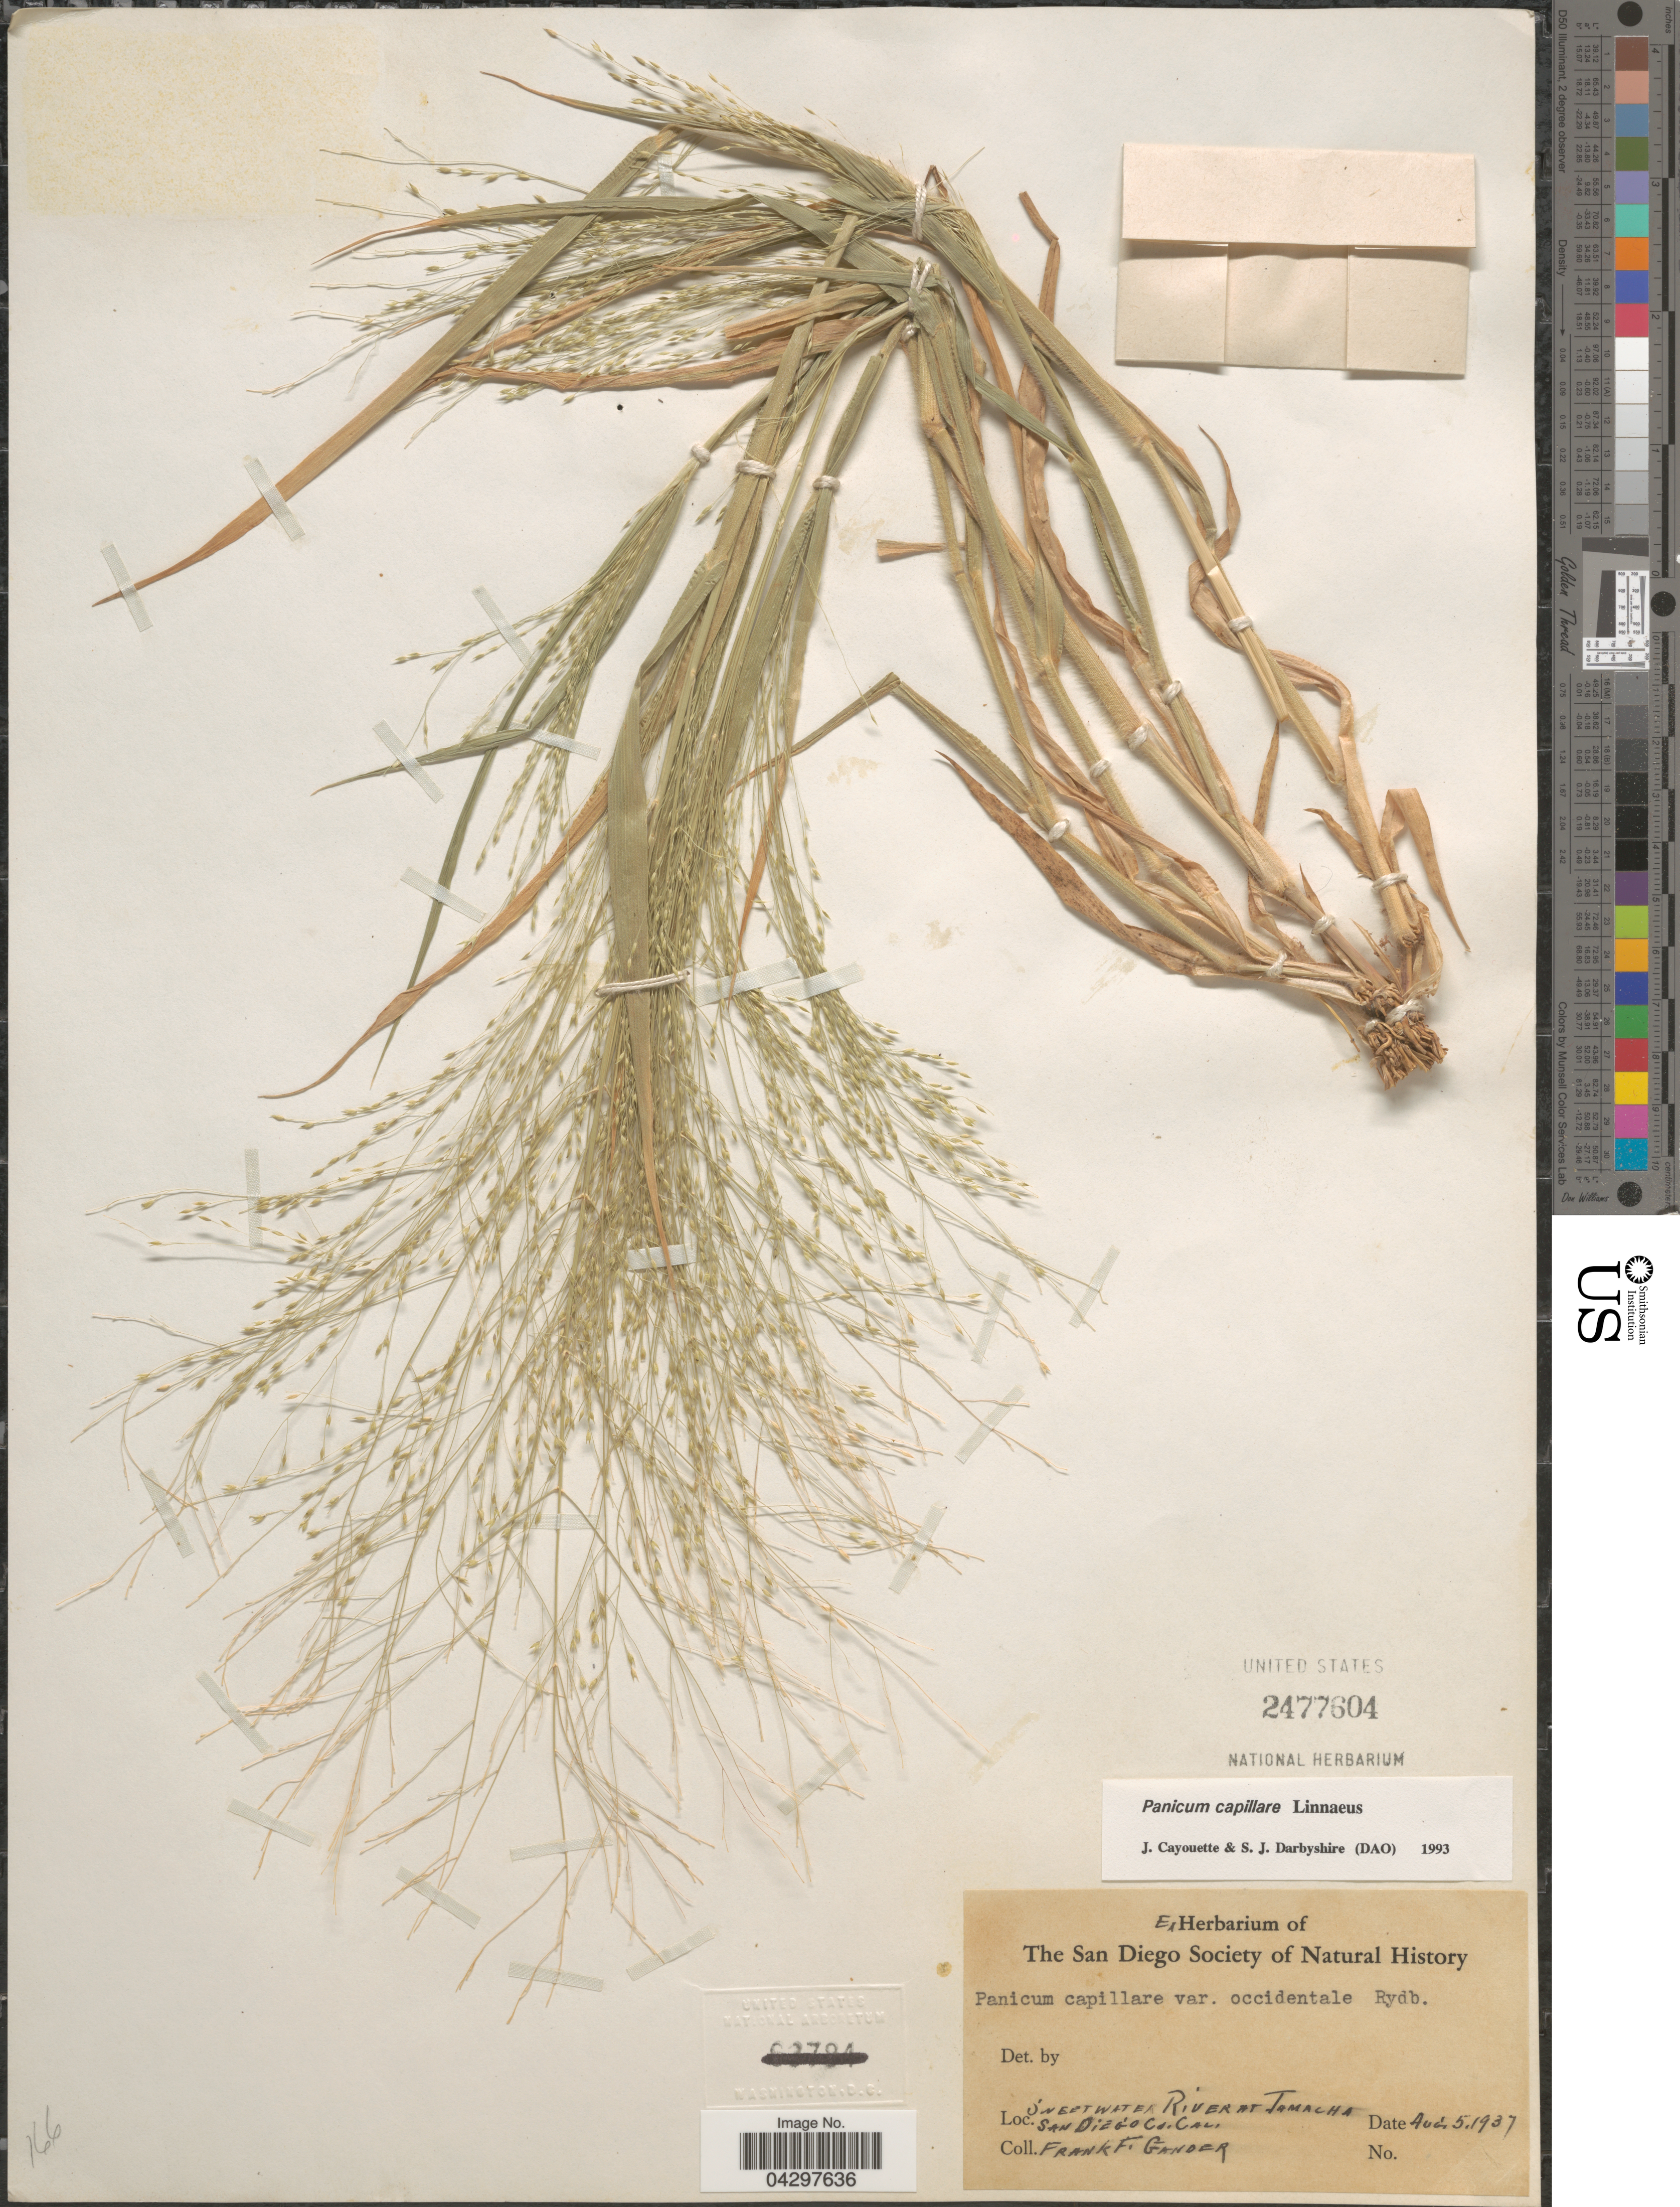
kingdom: Plantae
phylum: Tracheophyta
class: Liliopsida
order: Poales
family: Poaceae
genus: Panicum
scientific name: Panicum capillare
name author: L.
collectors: F. Gander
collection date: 1937-08-05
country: United States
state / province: California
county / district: San Diego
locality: Sweetwater River At Tamacha. San Diego Co.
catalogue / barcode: US 2477604